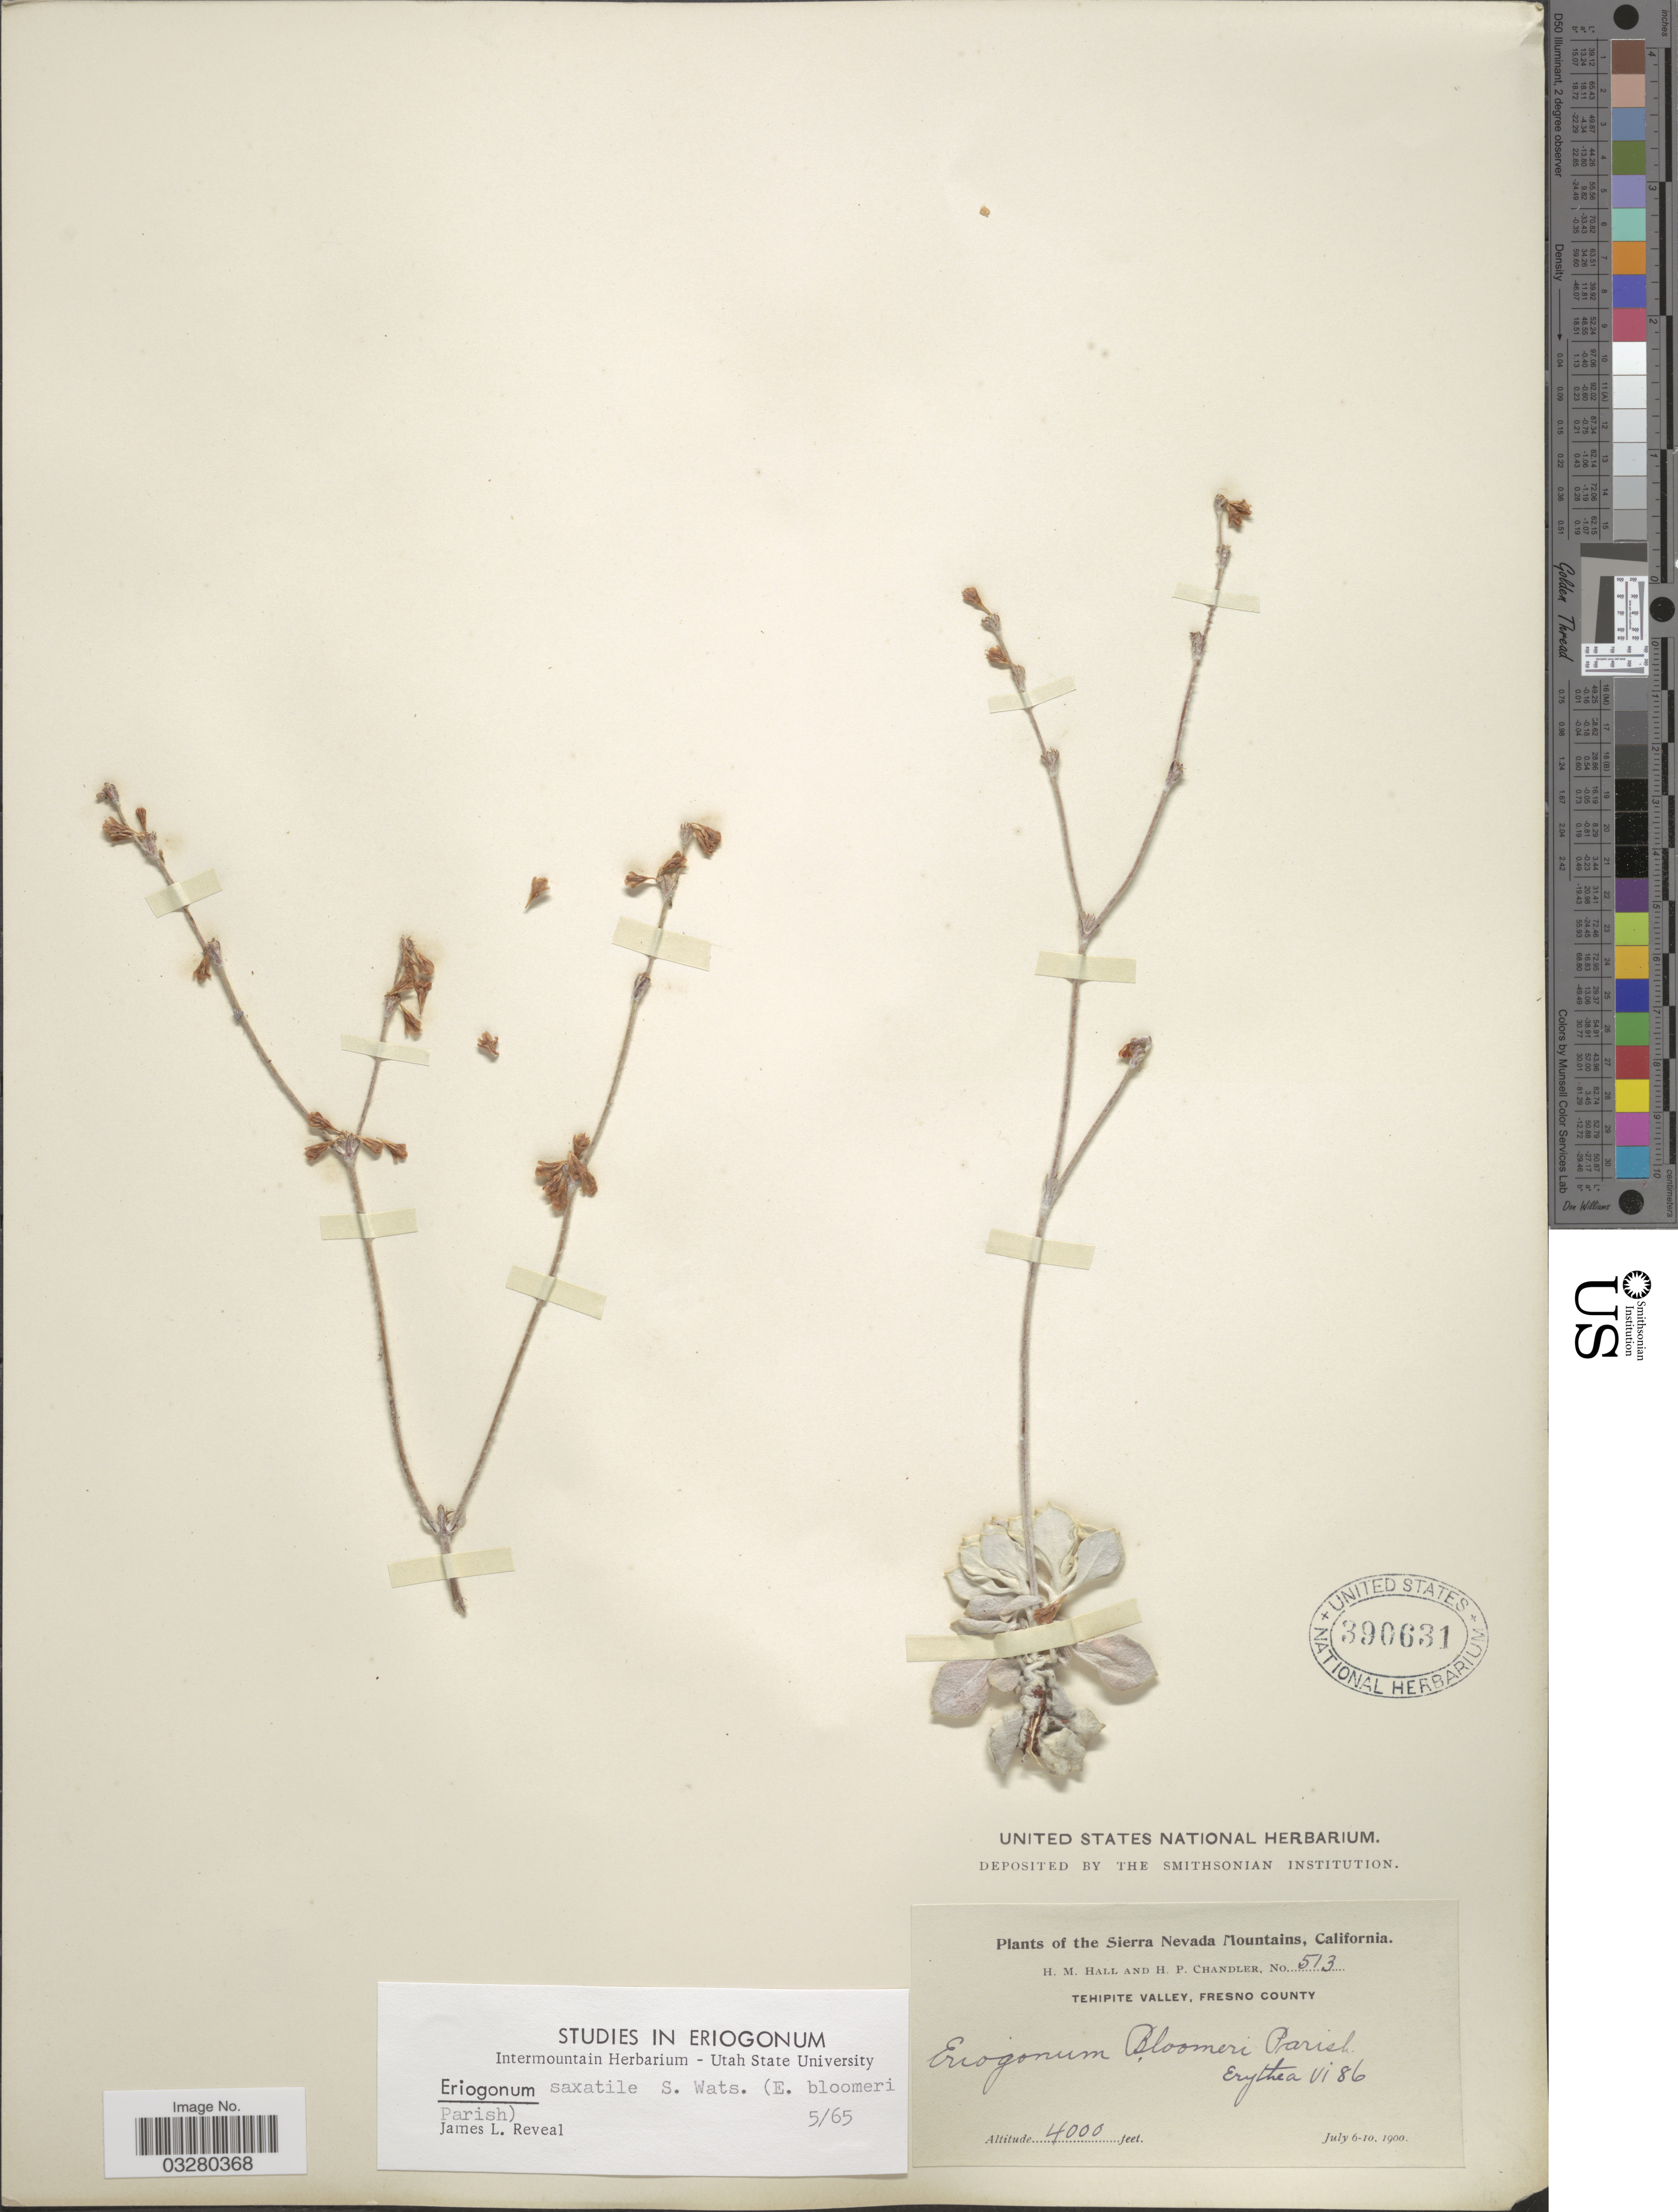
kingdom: Plantae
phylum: Tracheophyta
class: Magnoliopsida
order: Caryophyllales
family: Polygonaceae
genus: Eriogonum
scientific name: Eriogonum saxatile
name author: S. Watson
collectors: H. M. Hall & H. Chandler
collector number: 513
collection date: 1900-07-06/1900-07-10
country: United States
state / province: California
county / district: Fresno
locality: The Sierra Nevada Mountains. Tehipite Valley, Fresno County.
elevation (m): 1219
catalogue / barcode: US 390631